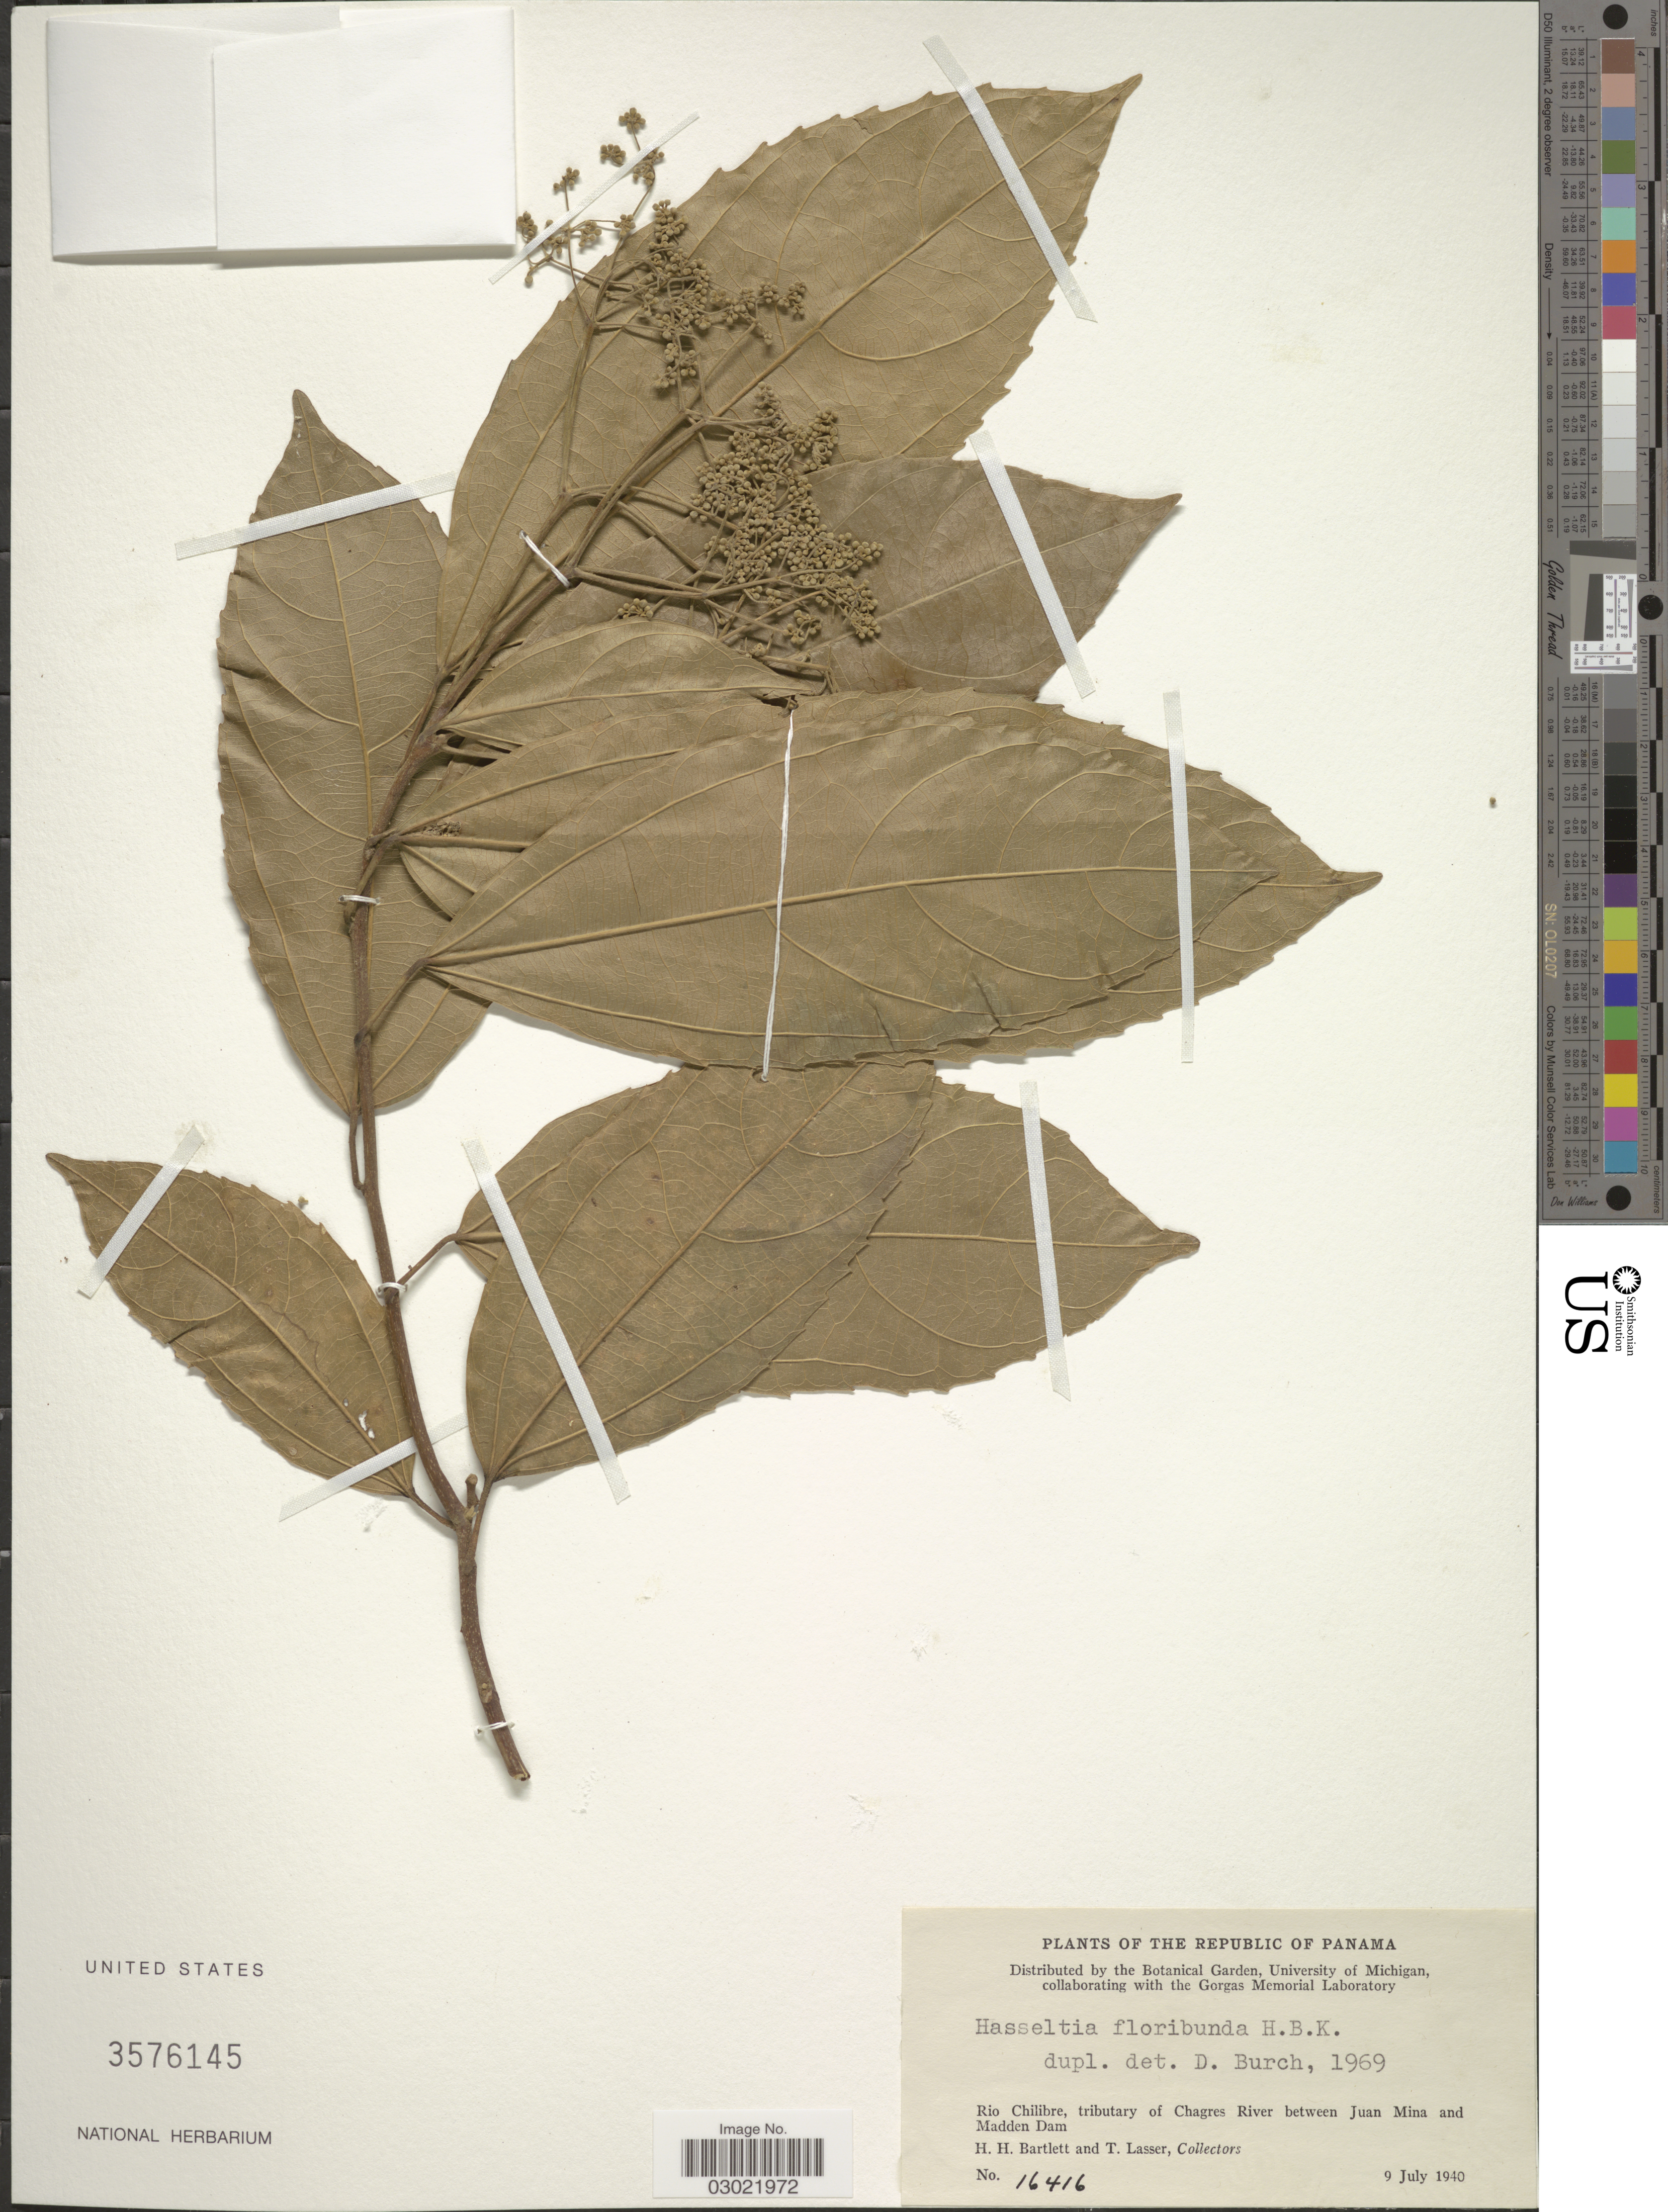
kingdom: Plantae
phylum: Tracheophyta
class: Magnoliopsida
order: Malpighiales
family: Salicaceae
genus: Hasseltia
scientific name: Hasseltia floribunda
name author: Kunth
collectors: H. H. Bartlett & T. Lasser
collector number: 16416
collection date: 1940-07-09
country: Panama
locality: The Republic of Panama. Rio Chilibre, tributary of Chagres River between Juan Mina and Madden Dam.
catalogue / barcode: US 3576145